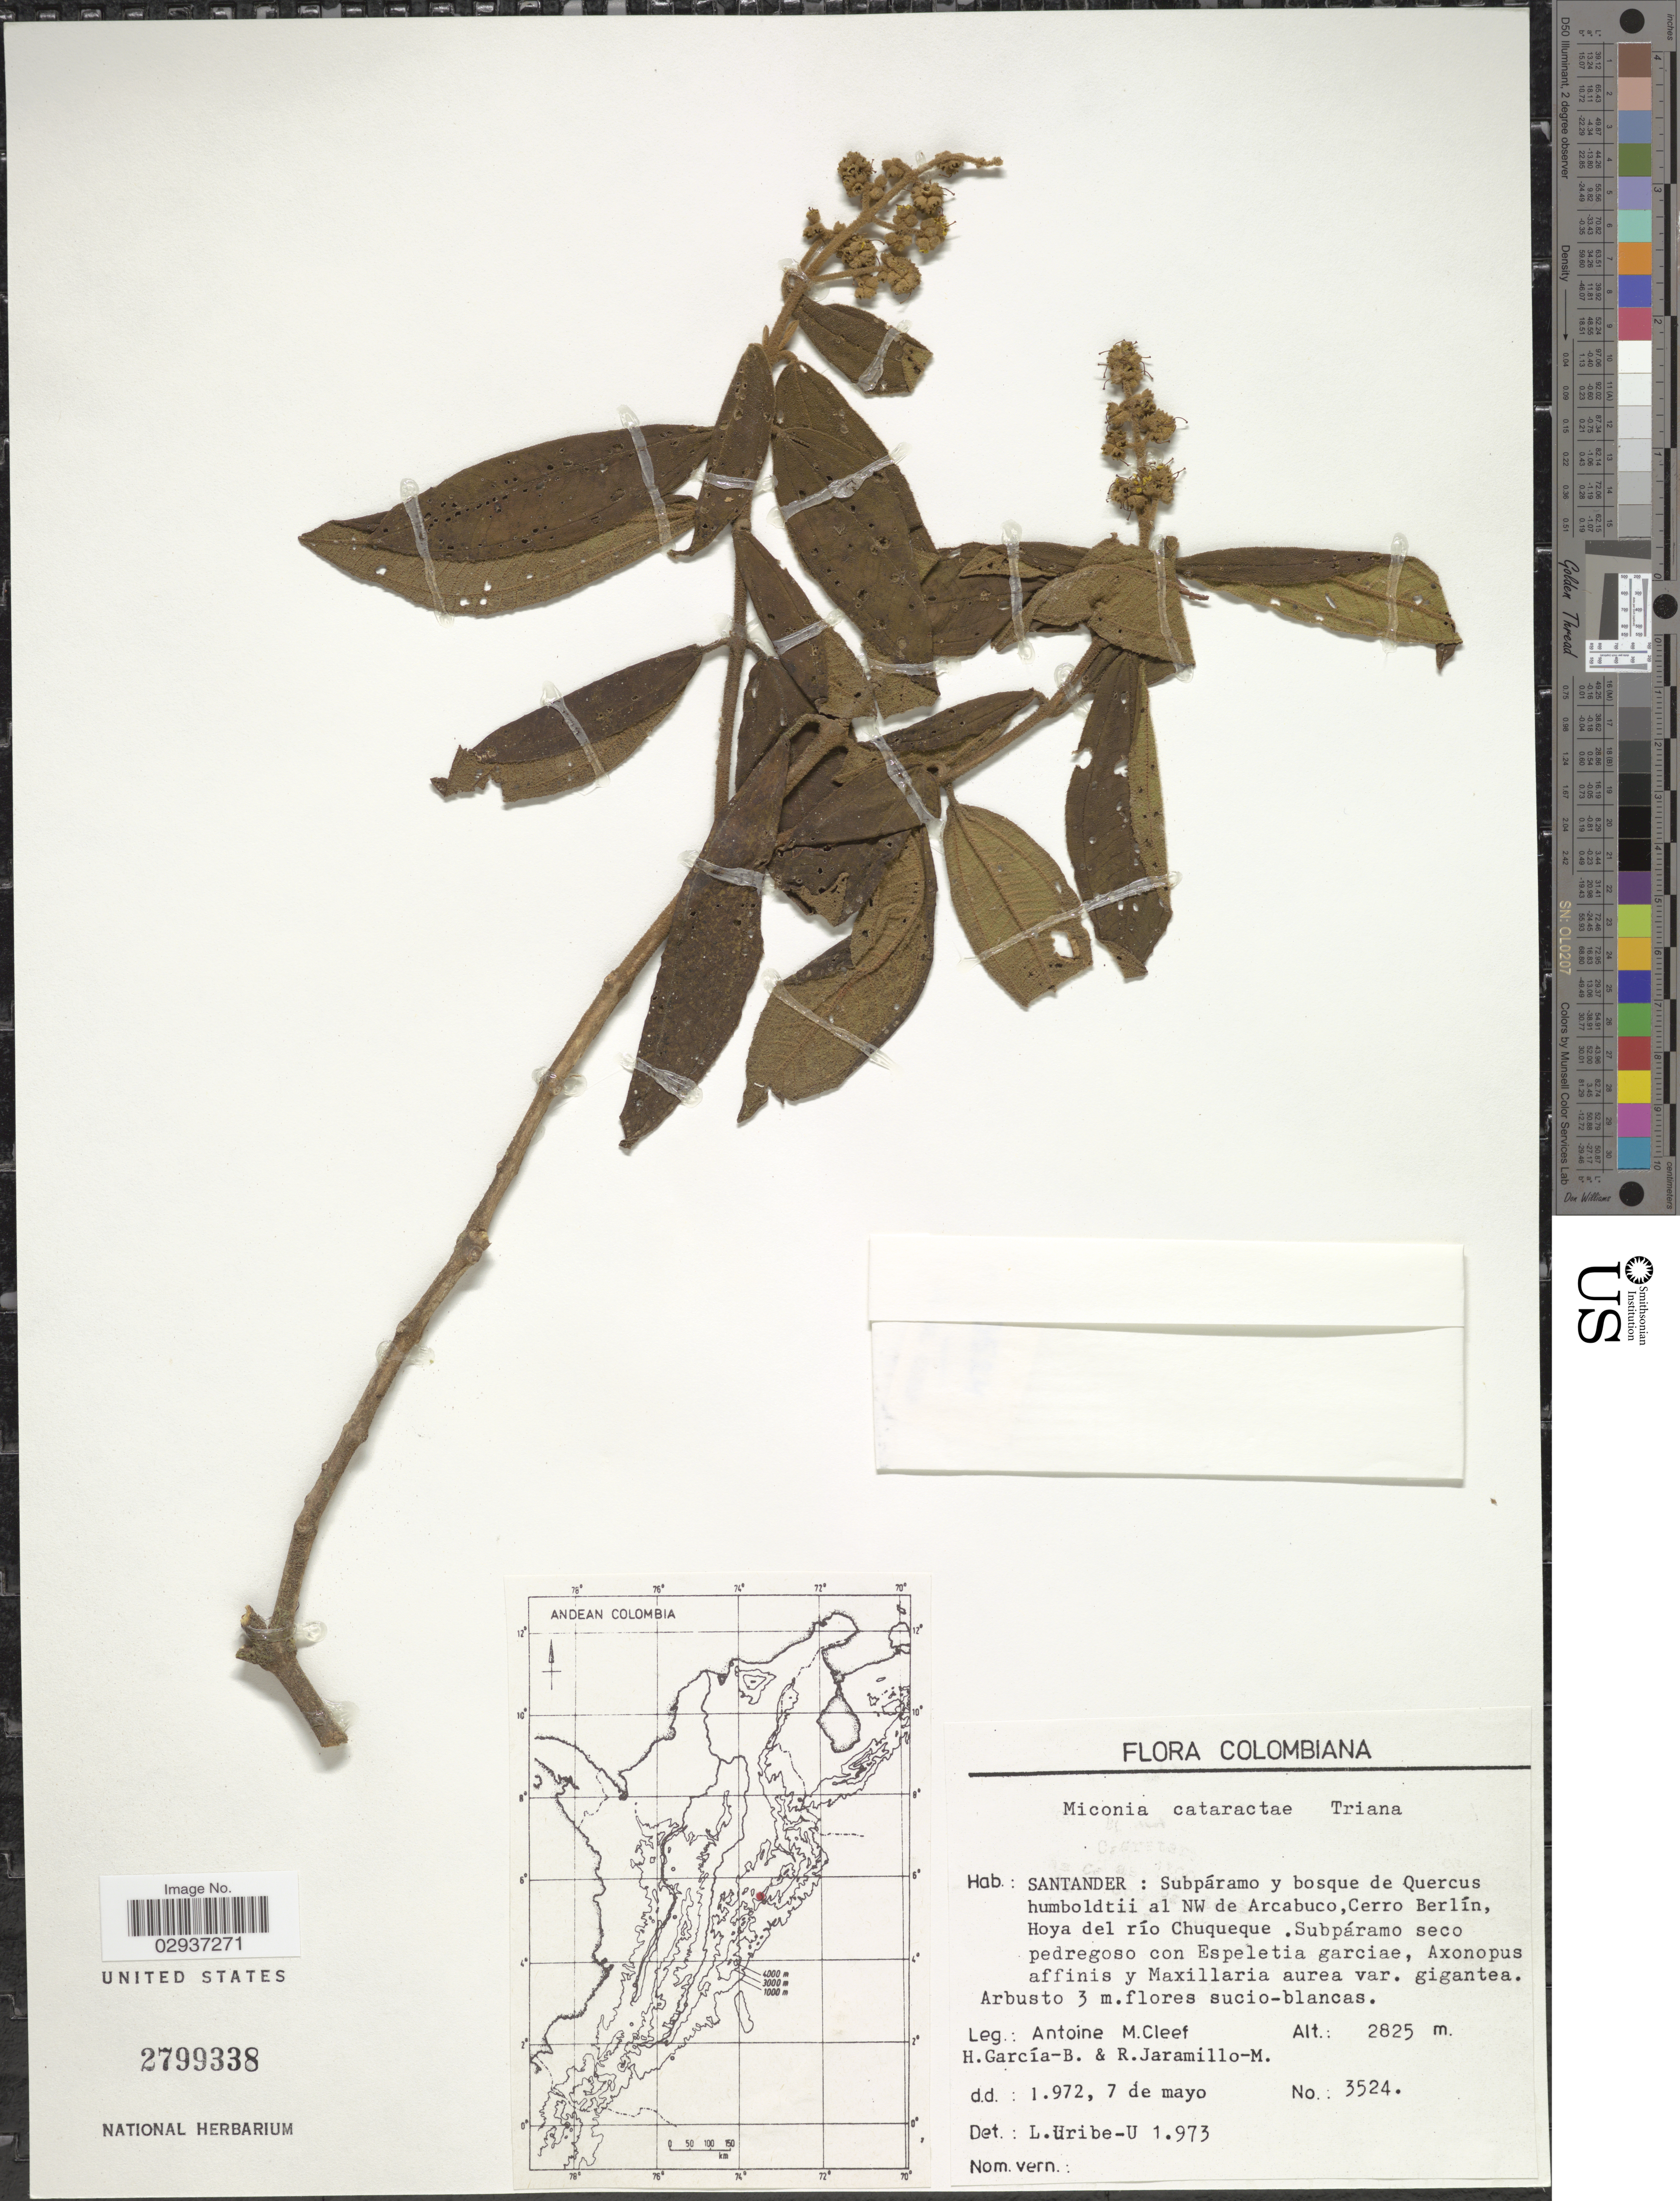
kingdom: Plantae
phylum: Tracheophyta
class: Magnoliopsida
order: Myrtales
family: Melastomataceae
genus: Miconia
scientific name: Miconia cataractae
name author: Triana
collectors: A. M. Cleef, H. García B. & R. Jaramillo M.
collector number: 3524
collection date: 1972-05-07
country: Colombia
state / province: Santander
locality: Santander: Subpáramo y bosque de Quercus humboldtii al NW de Arcabuco, Cerro Berlín, Hoya del río Chuqueque.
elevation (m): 2825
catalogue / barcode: US 2799338